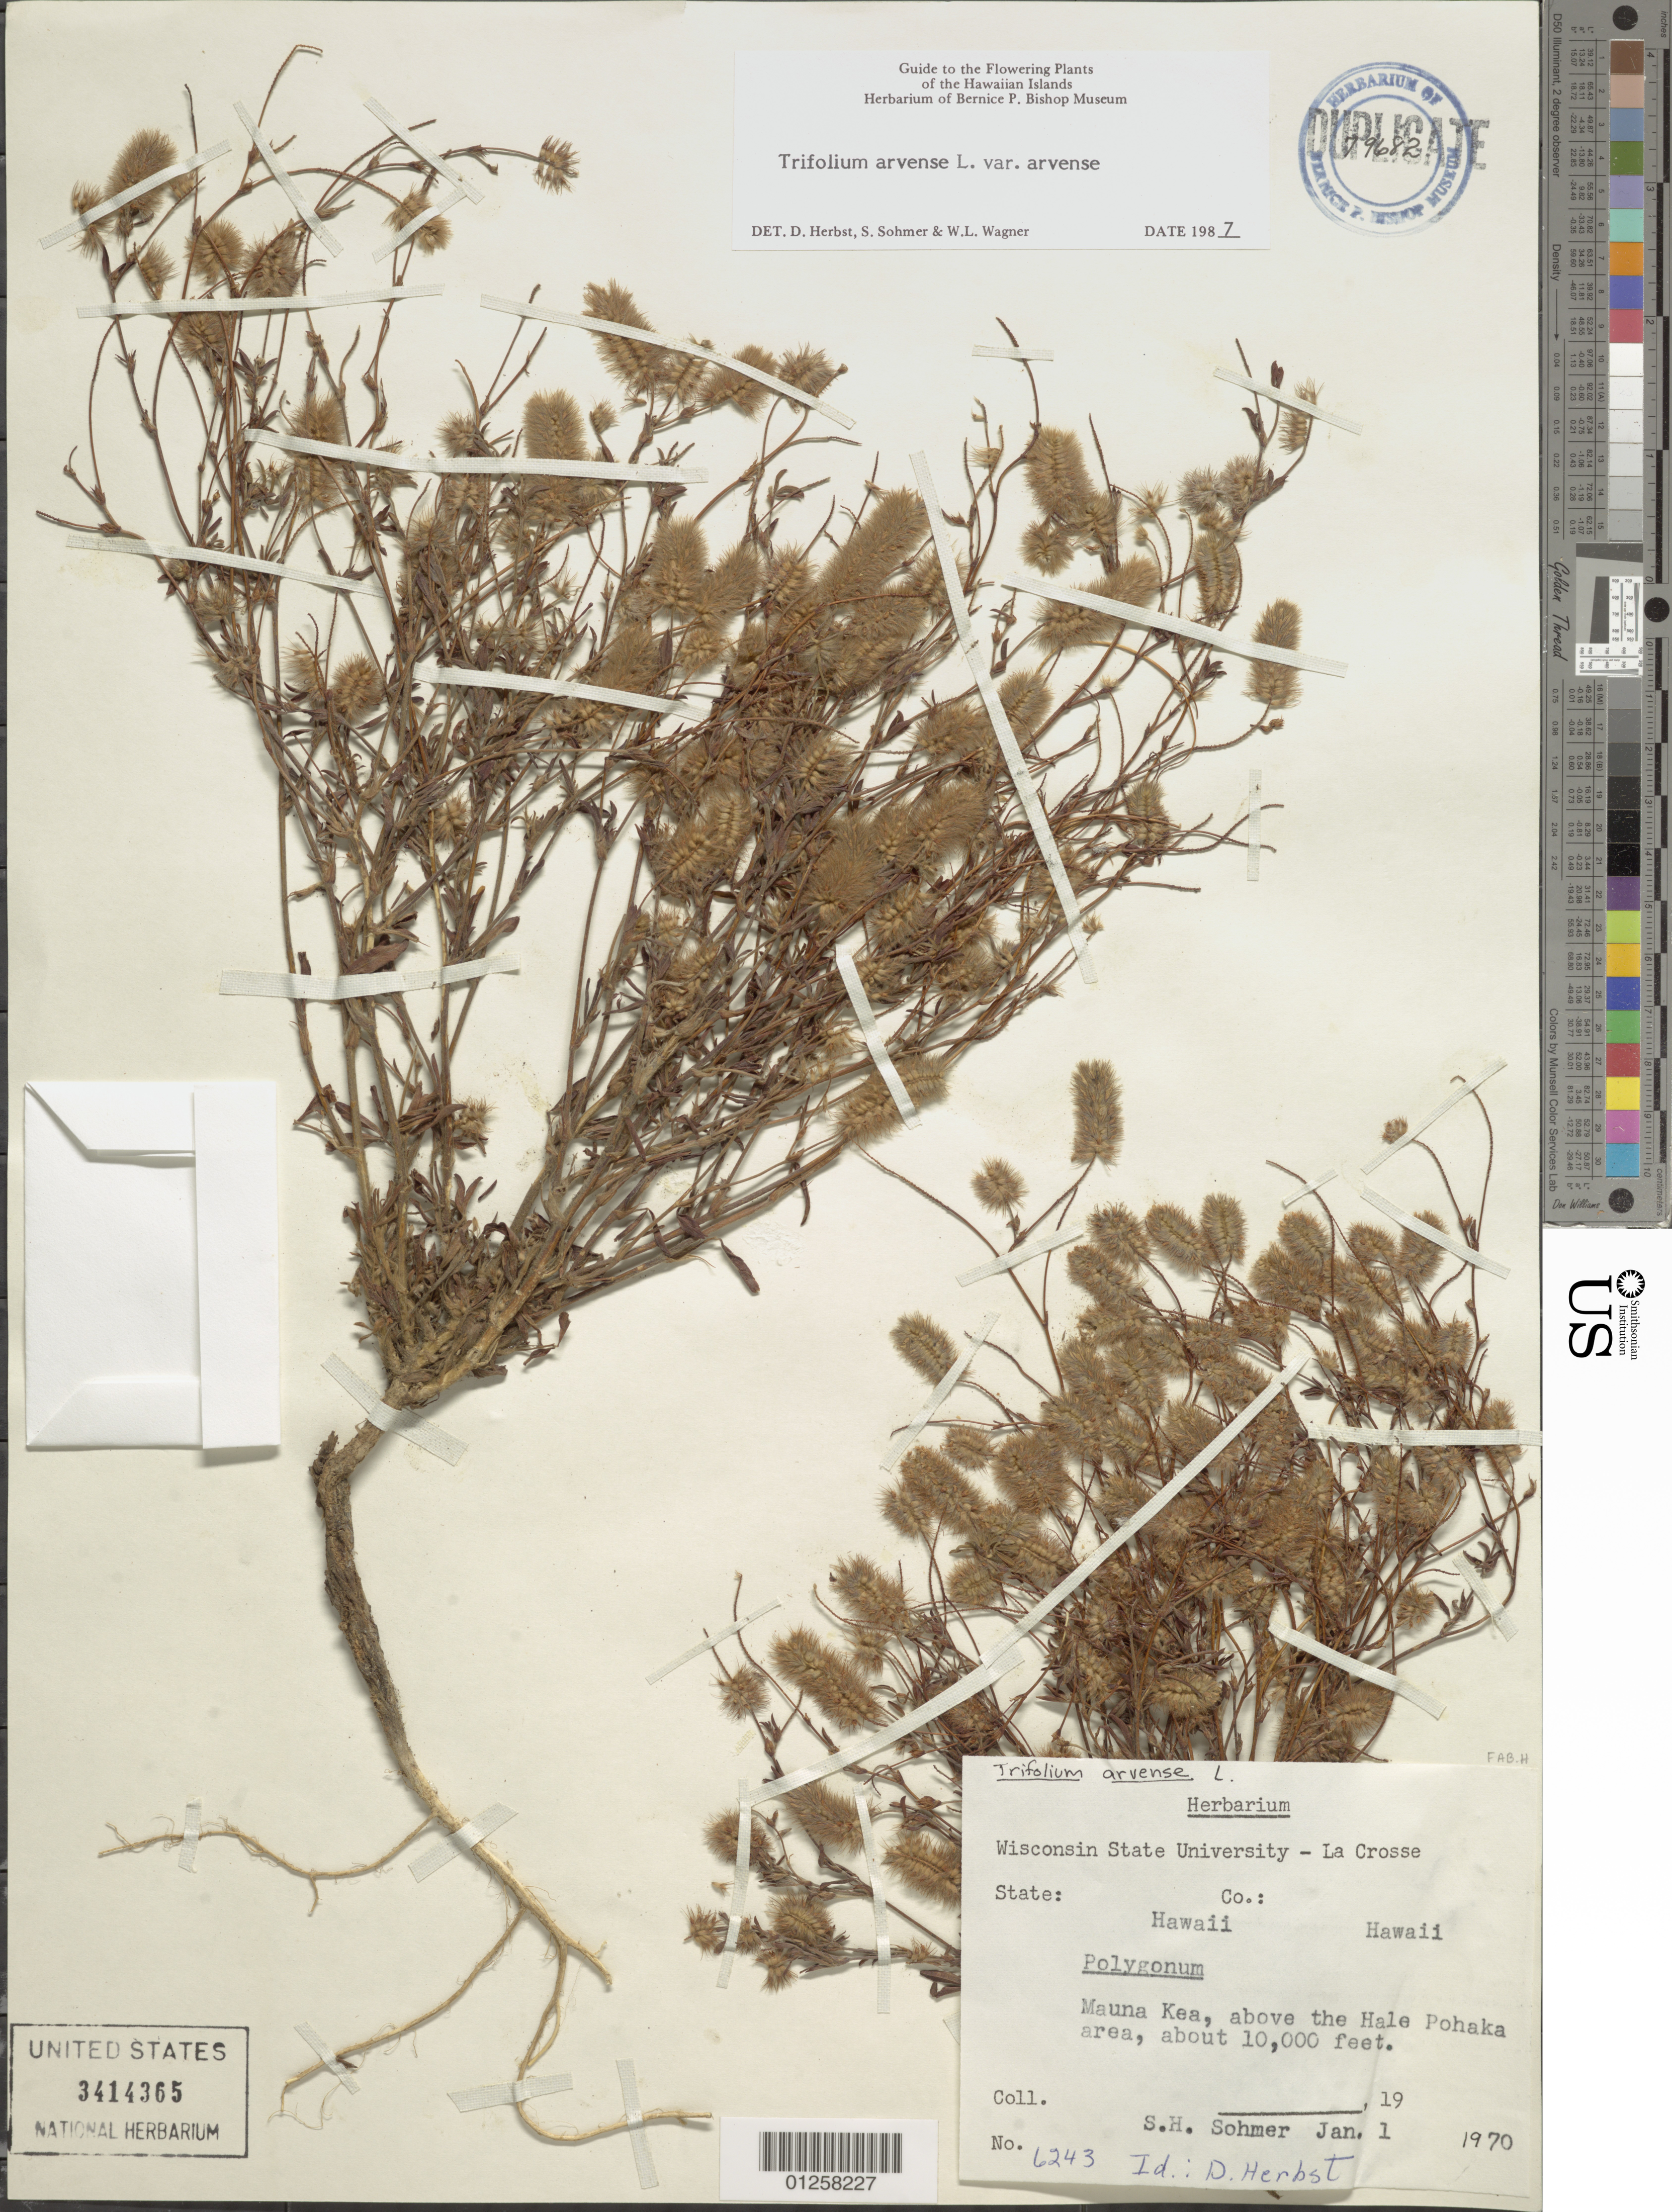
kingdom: Plantae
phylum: Tracheophyta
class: Magnoliopsida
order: Fabales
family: Fabaceae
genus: Trifolium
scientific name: Trifolium arvense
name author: L.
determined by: Herbst, D. R.; Sohmer, S. H.; Wagner, W. L.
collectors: S. H. Sohmer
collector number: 6243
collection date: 1970-01-01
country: United States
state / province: Hawaii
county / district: Hawaii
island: Hawaii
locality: Mauna Kea, above the Hale Pohaka area,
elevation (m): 3048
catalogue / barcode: US 3414365